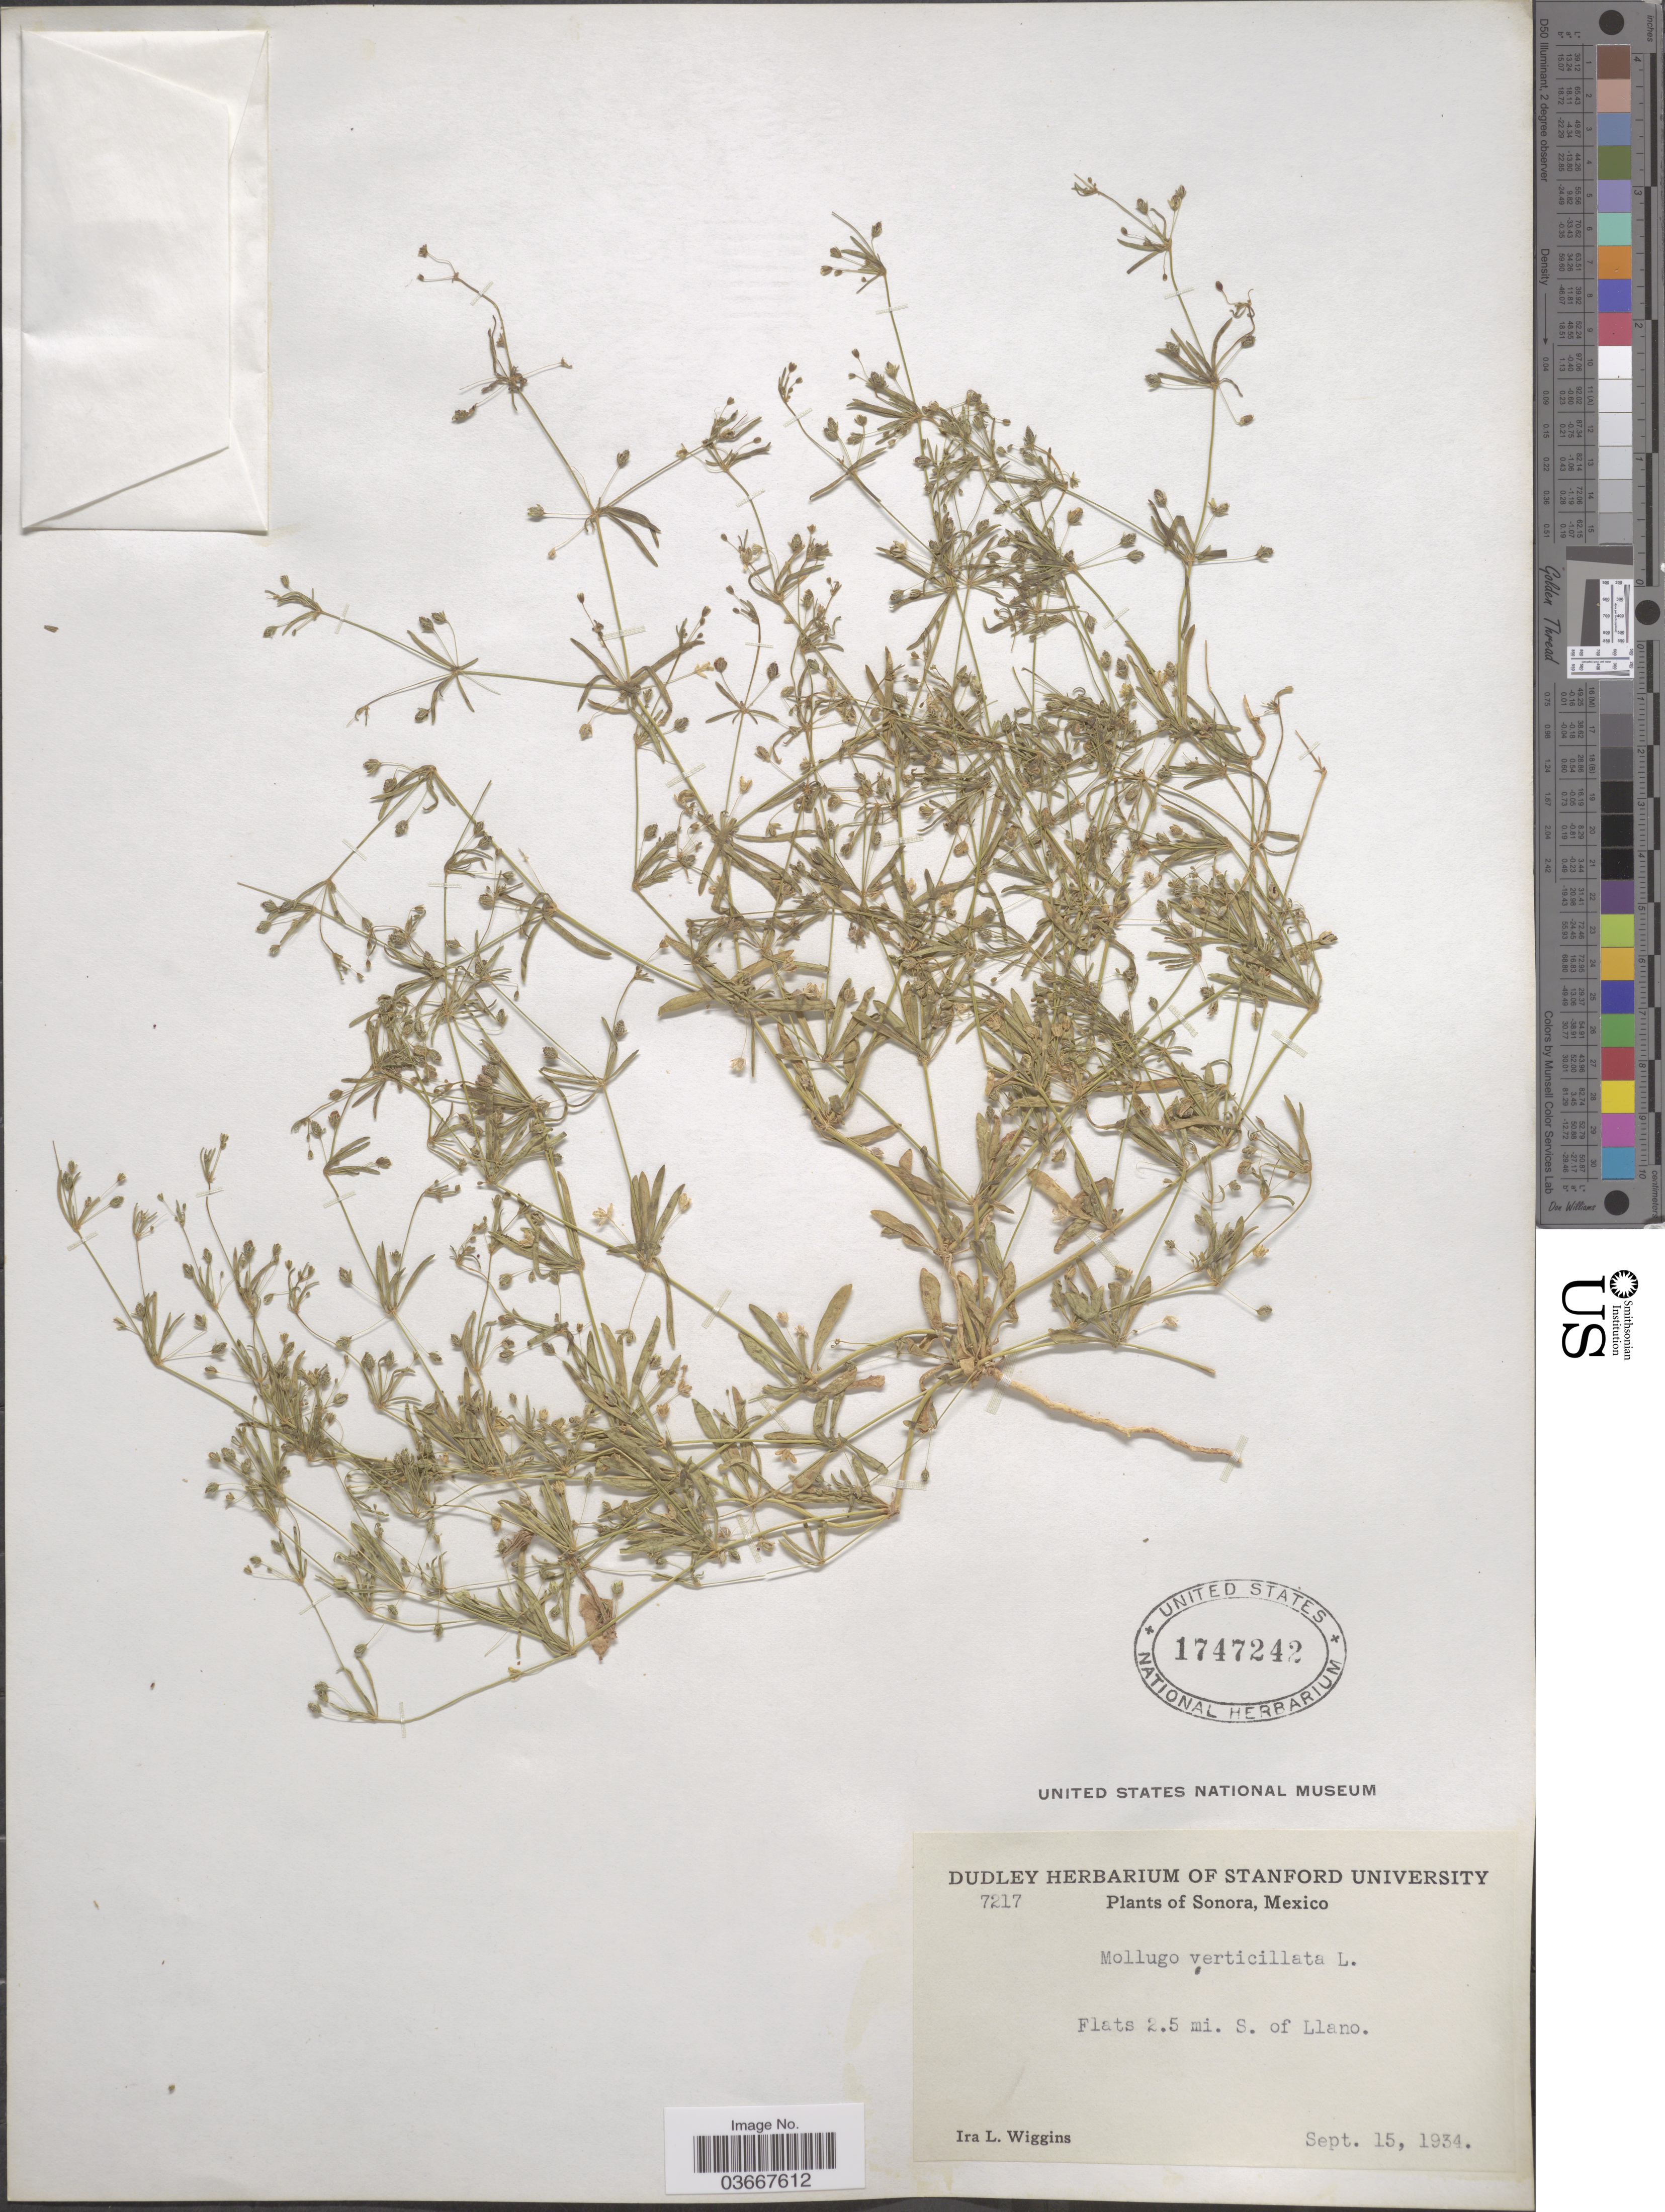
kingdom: Plantae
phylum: Tracheophyta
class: Magnoliopsida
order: Caryophyllales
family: Molluginaceae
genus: Mollugo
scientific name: Mollugo verticillata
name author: L.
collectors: I. L. Wiggins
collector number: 7217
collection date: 1934-09-15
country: Mexico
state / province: Sonora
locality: Flats 2.5 mi. S. of Llano.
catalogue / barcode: US 1747242